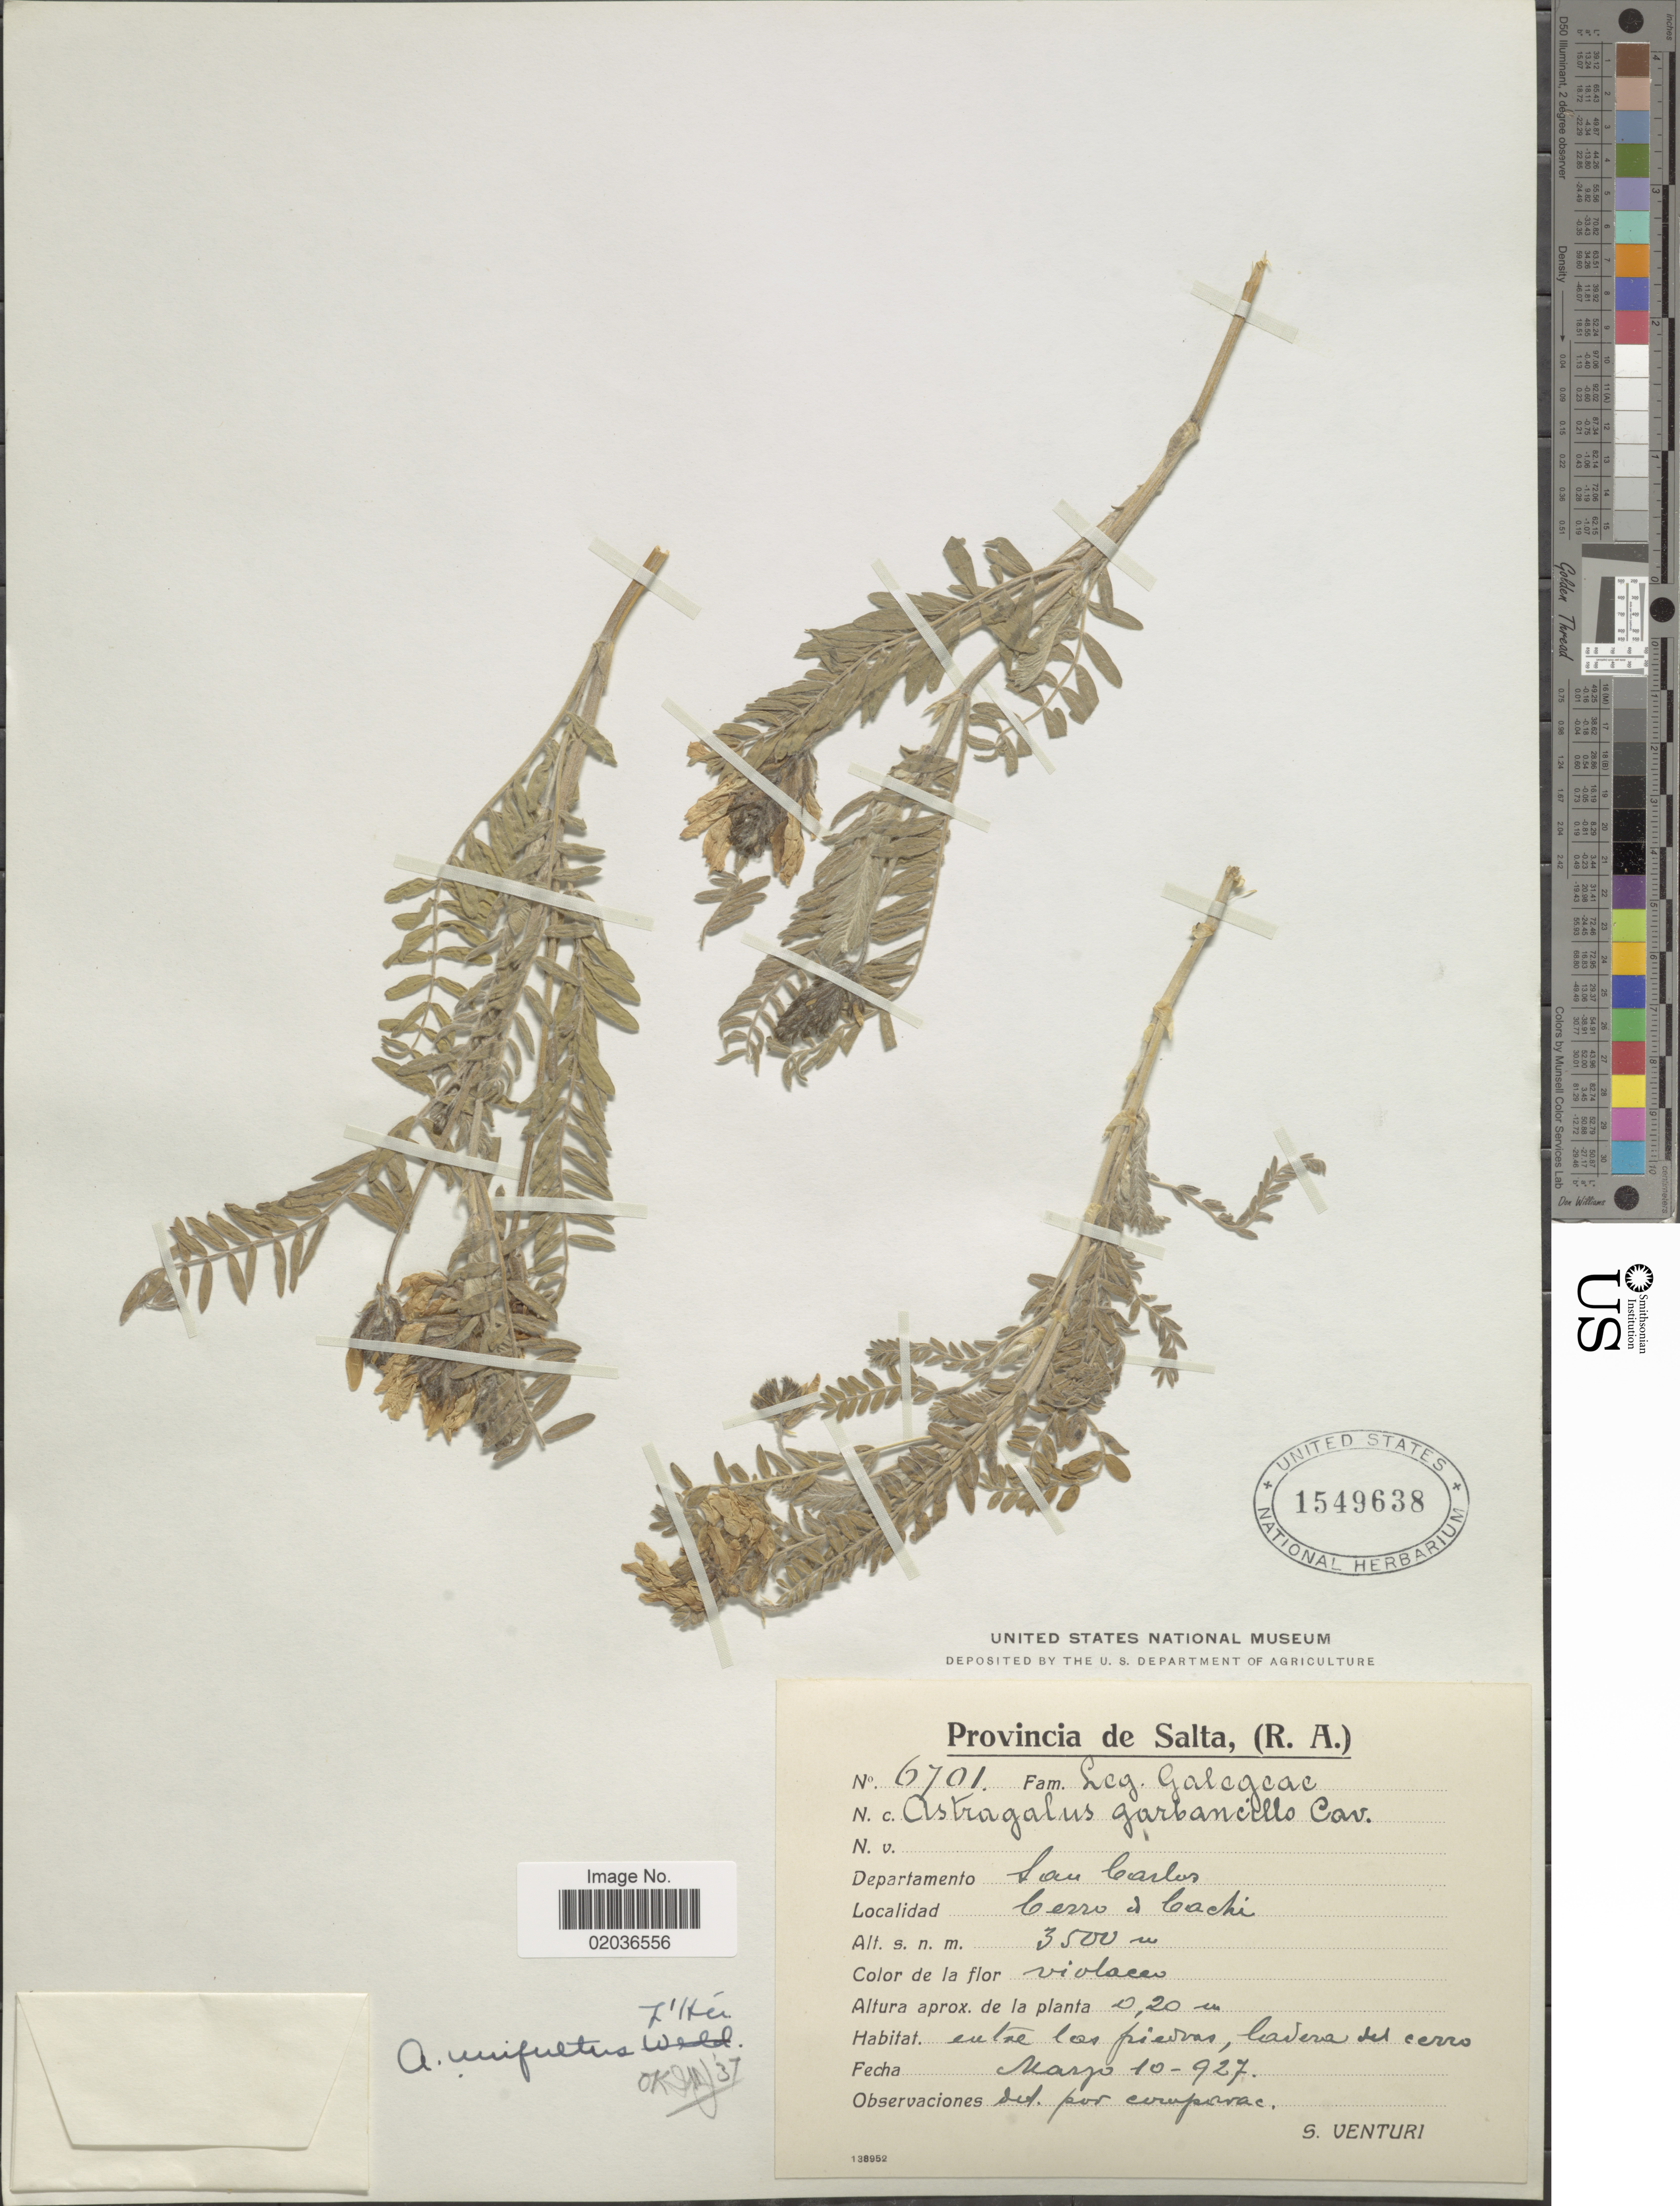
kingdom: Plantae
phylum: Tracheophyta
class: Magnoliopsida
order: Fabales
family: Fabaceae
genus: Astragalus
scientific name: Astragalus garbancillo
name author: Cav.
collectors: S. Venturi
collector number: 6701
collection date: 1927-03-10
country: Argentina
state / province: Salta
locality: Provincia de Salta, (R.A.). Departamento San Carlos. Cerro de Cachi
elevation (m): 3500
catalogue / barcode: US 1549638